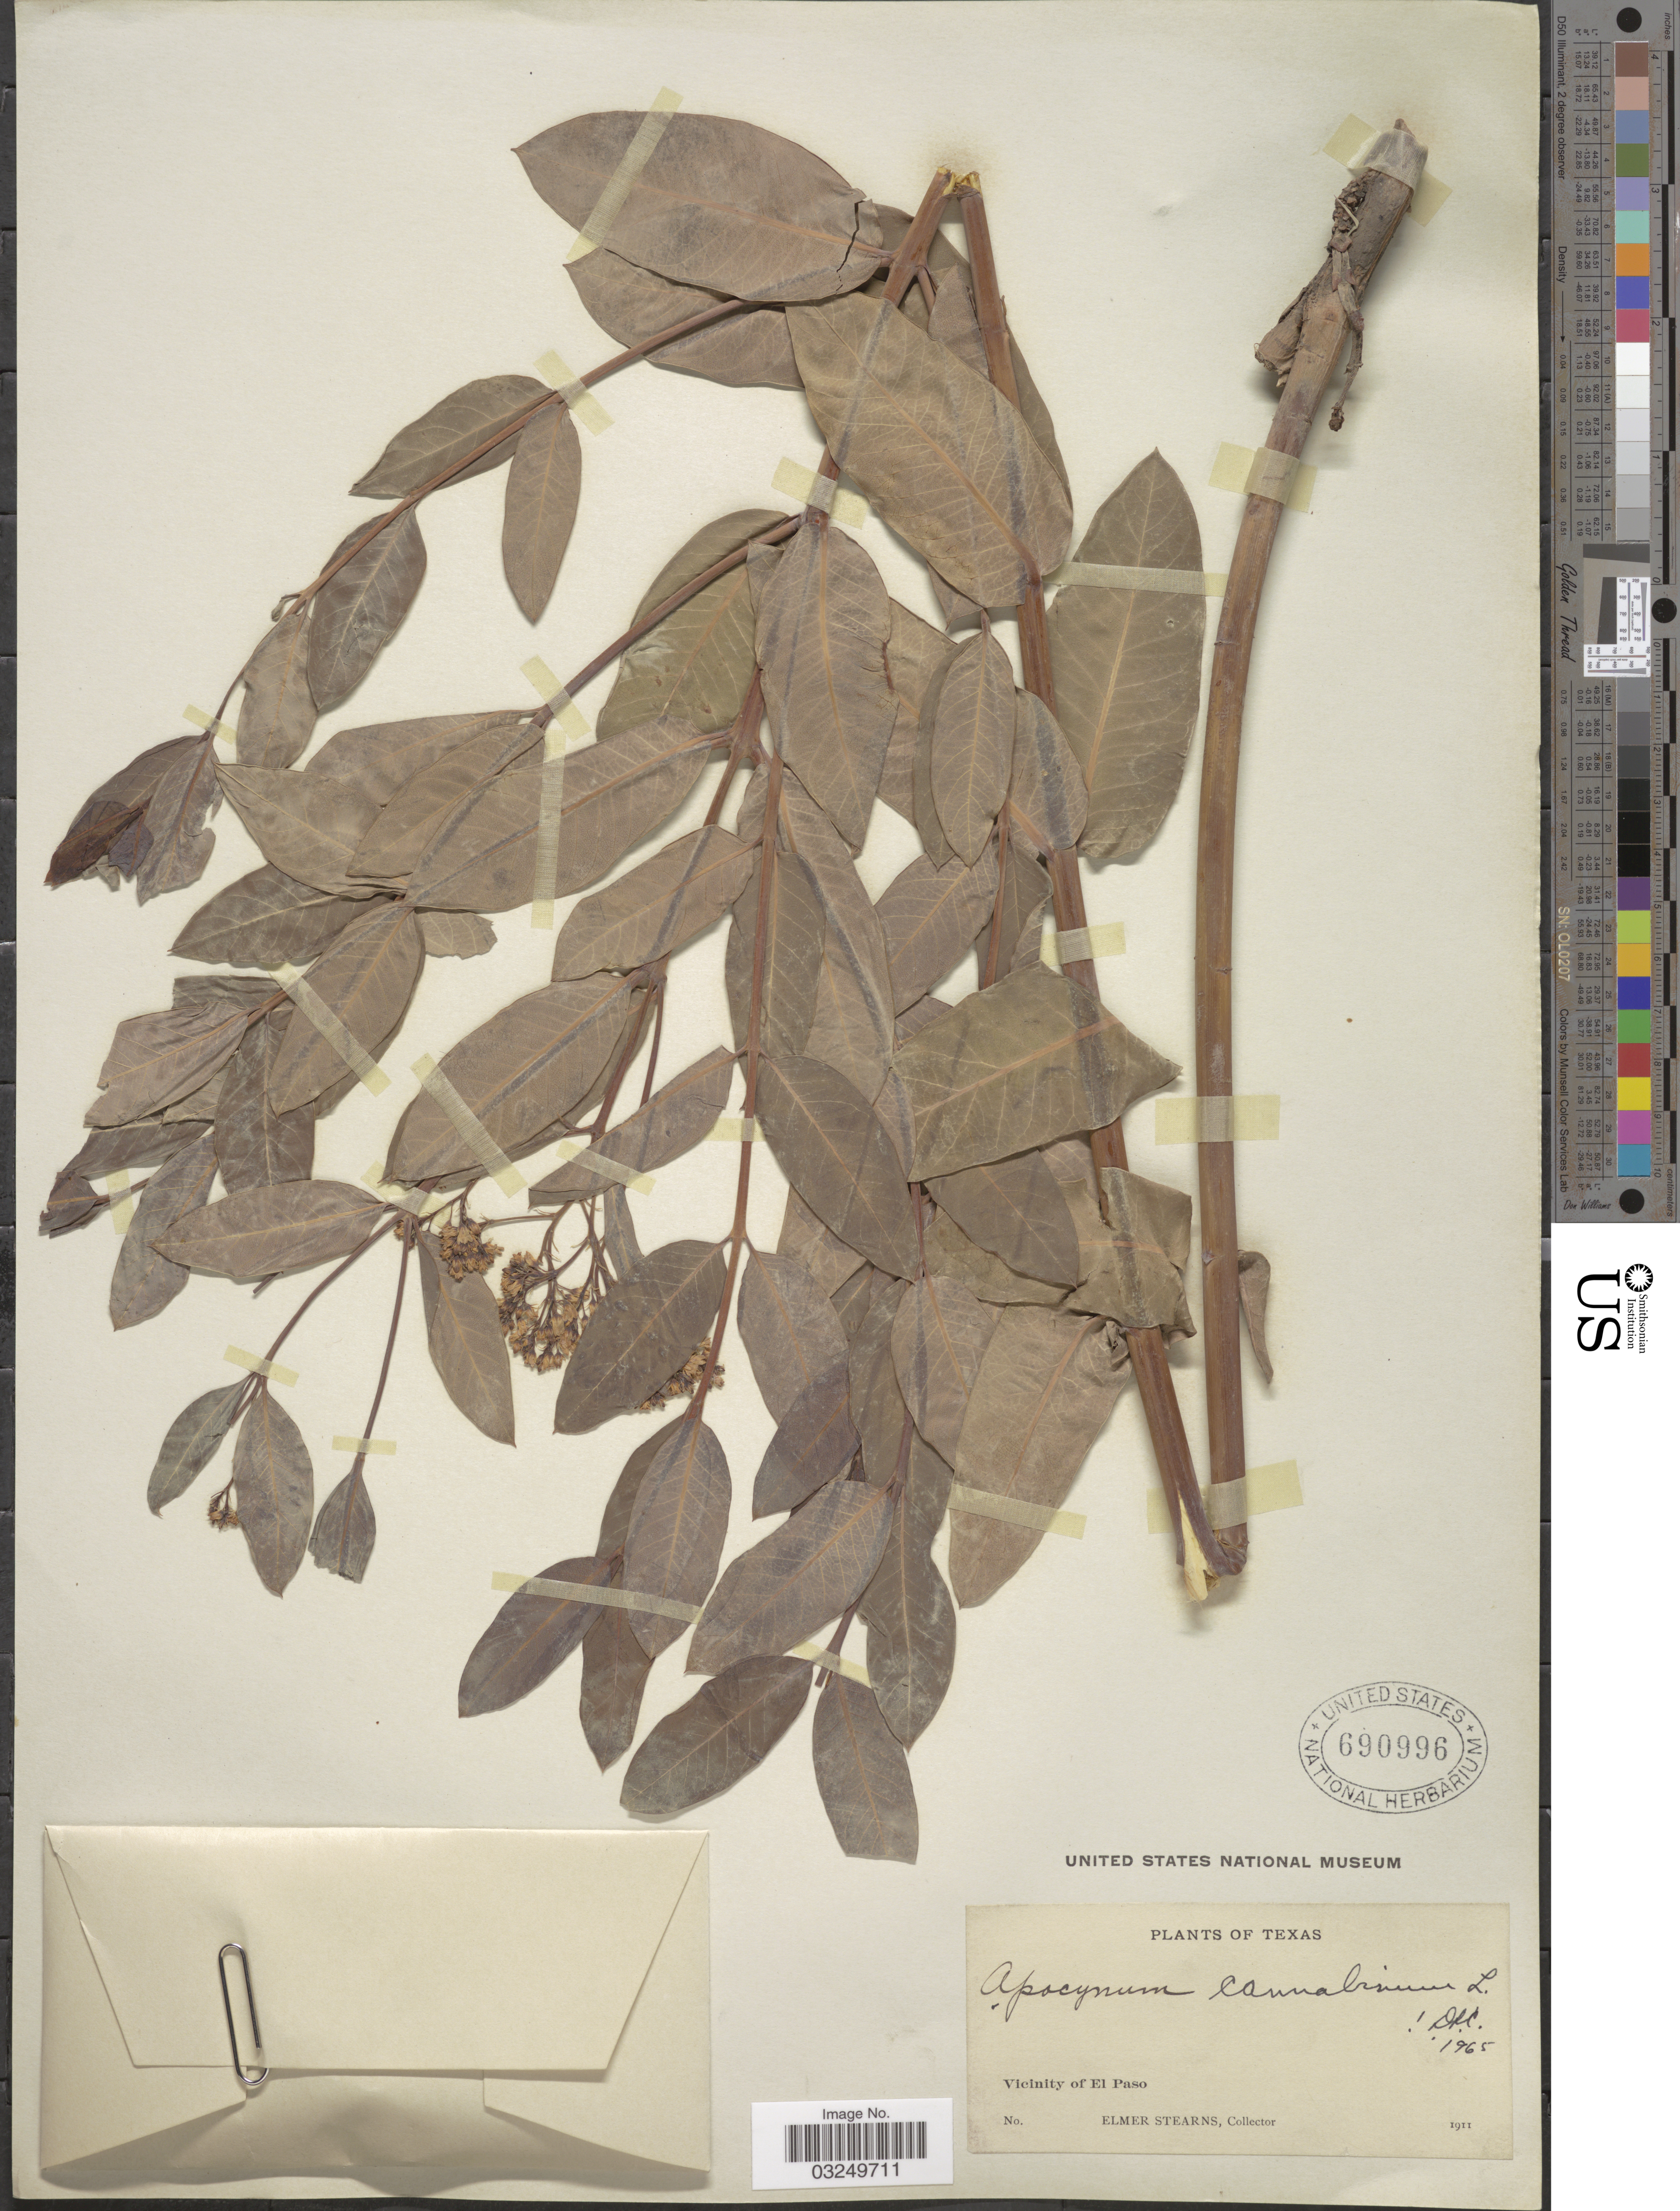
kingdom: Plantae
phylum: Tracheophyta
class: Magnoliopsida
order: Gentianales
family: Apocynaceae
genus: Apocynum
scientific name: Apocynum cannabinum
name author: L.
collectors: E. Stearns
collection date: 1911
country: United States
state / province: Texas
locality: Vicinity of El Paso.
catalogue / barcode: US 690996